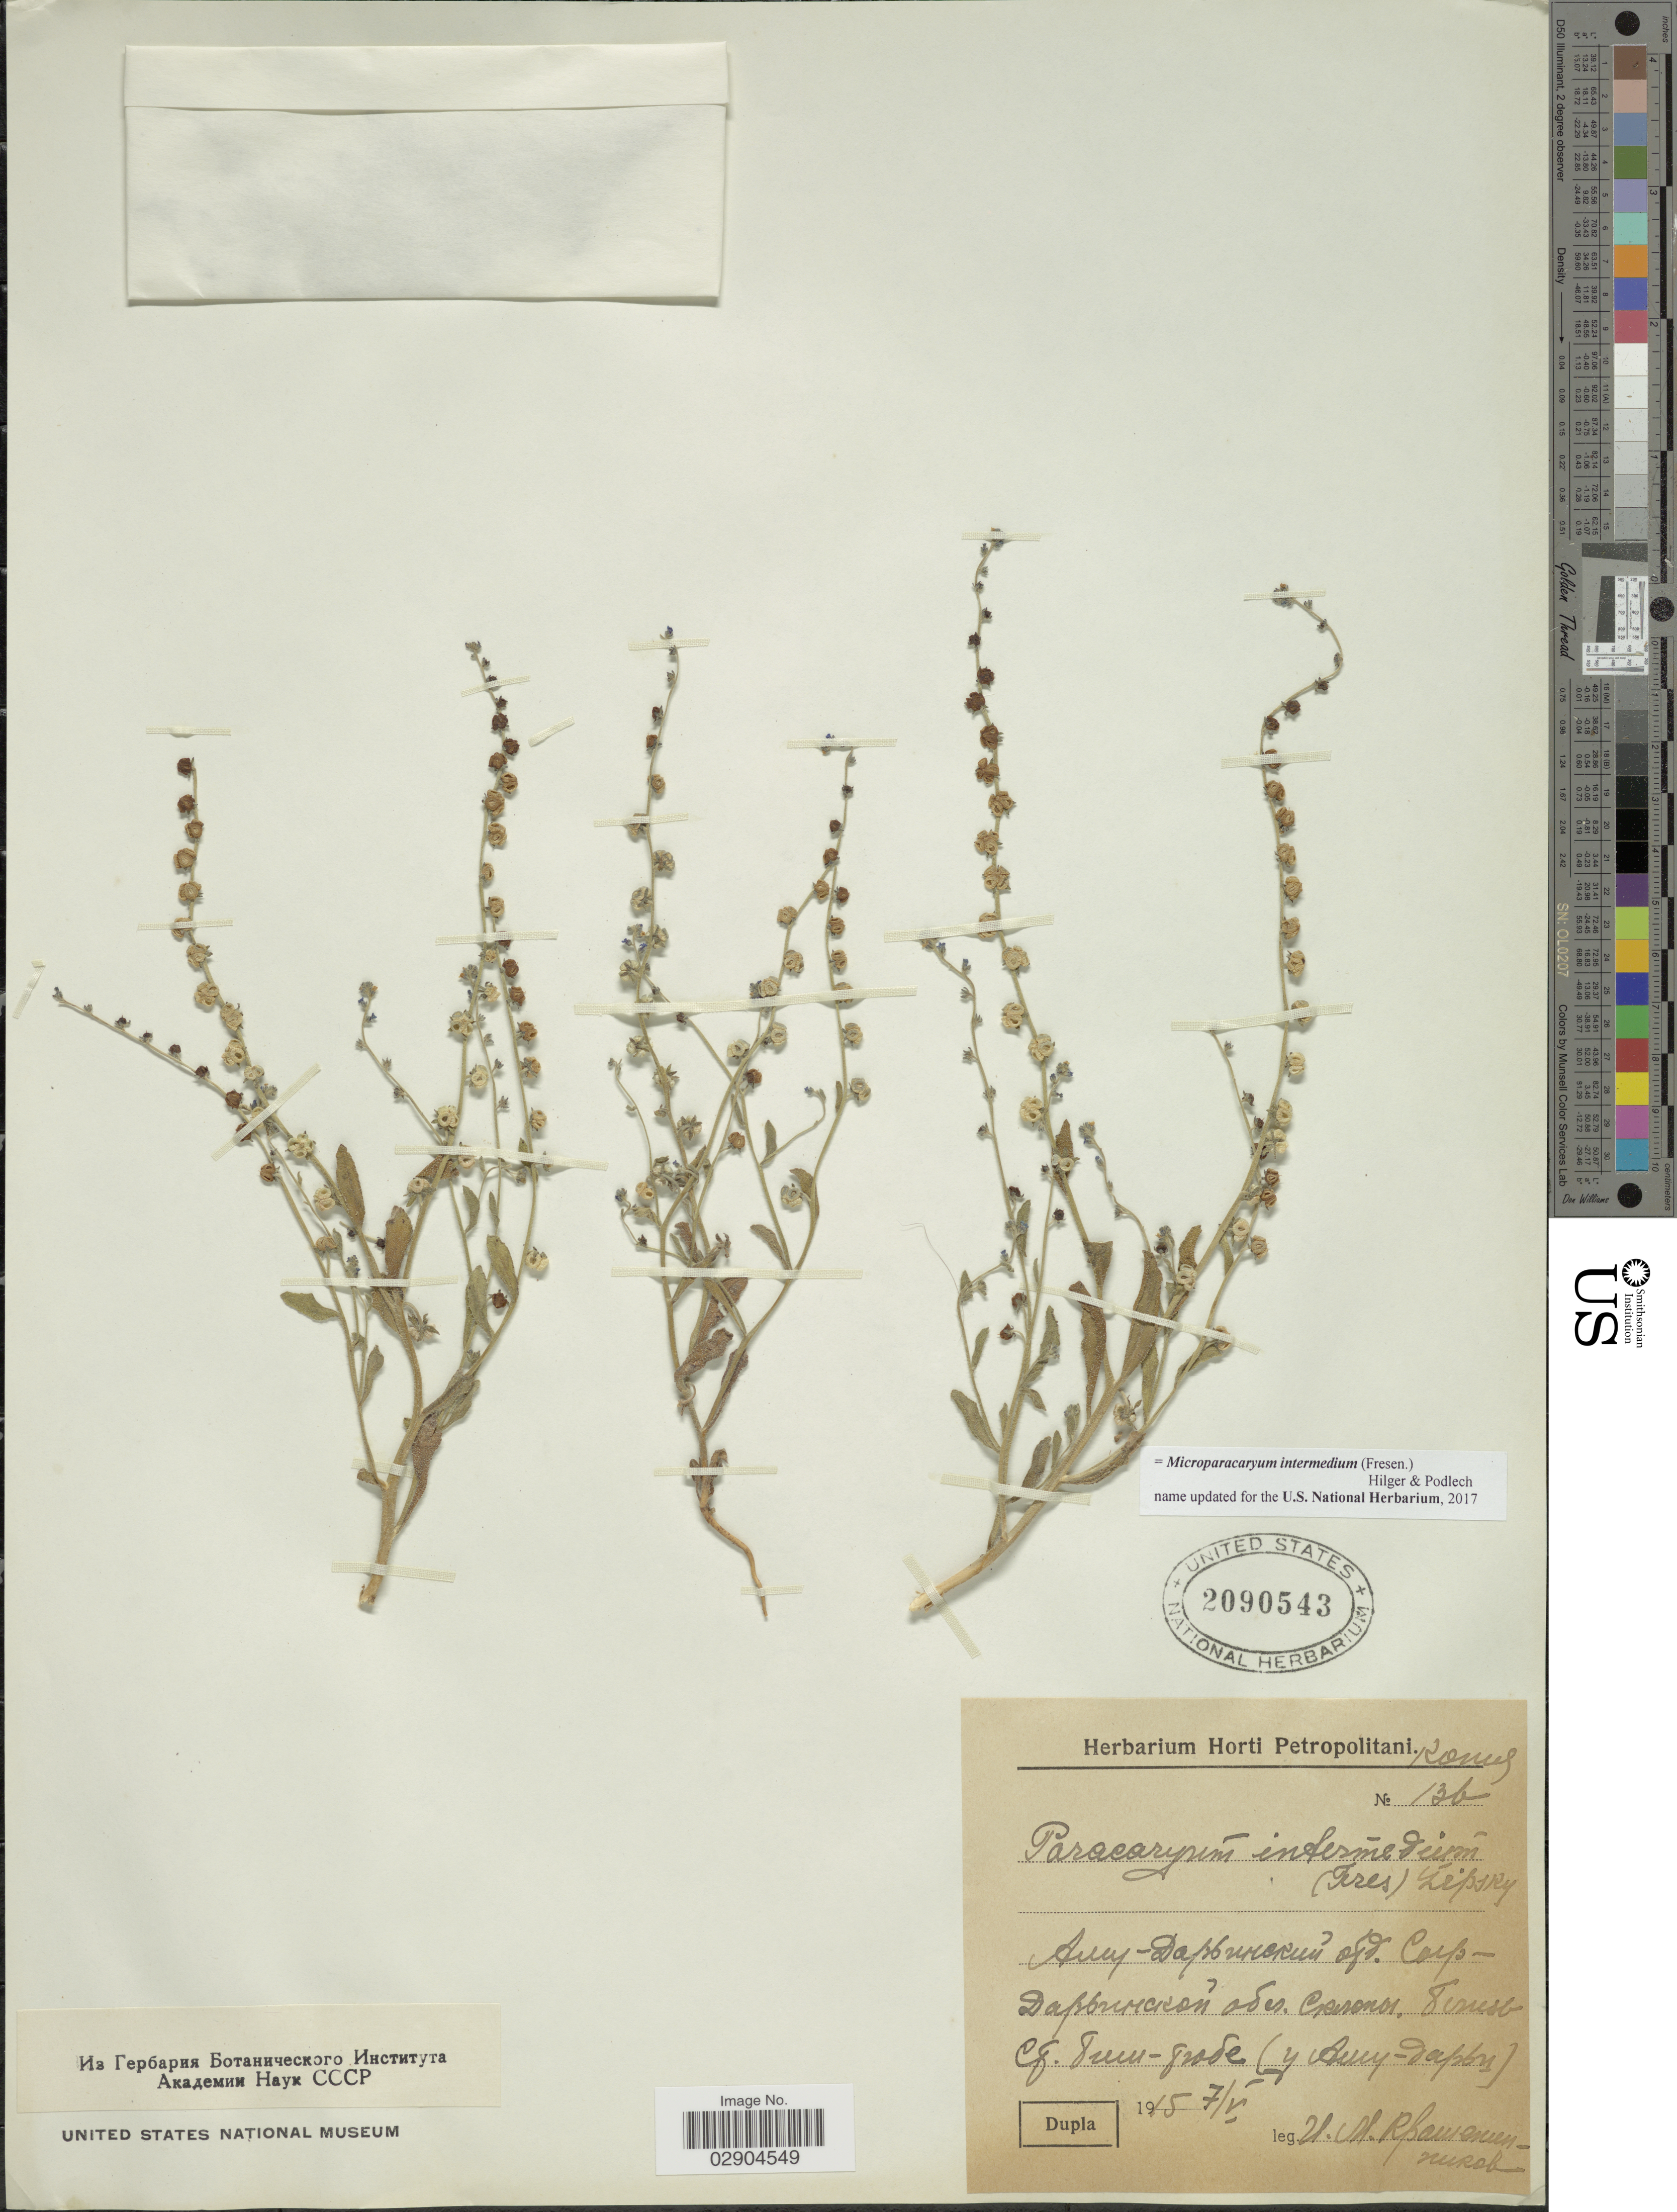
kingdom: Plantae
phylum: Tracheophyta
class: Magnoliopsida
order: Boraginales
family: Boraginaceae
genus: Microparacaryum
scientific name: Microparacaryum intermedium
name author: (Fresen.) Hilger & Podlech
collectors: I. Krasheninnikova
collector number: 13b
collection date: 1915-06-07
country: Uzbekistan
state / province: Sirdaryo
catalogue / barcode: US 2090543